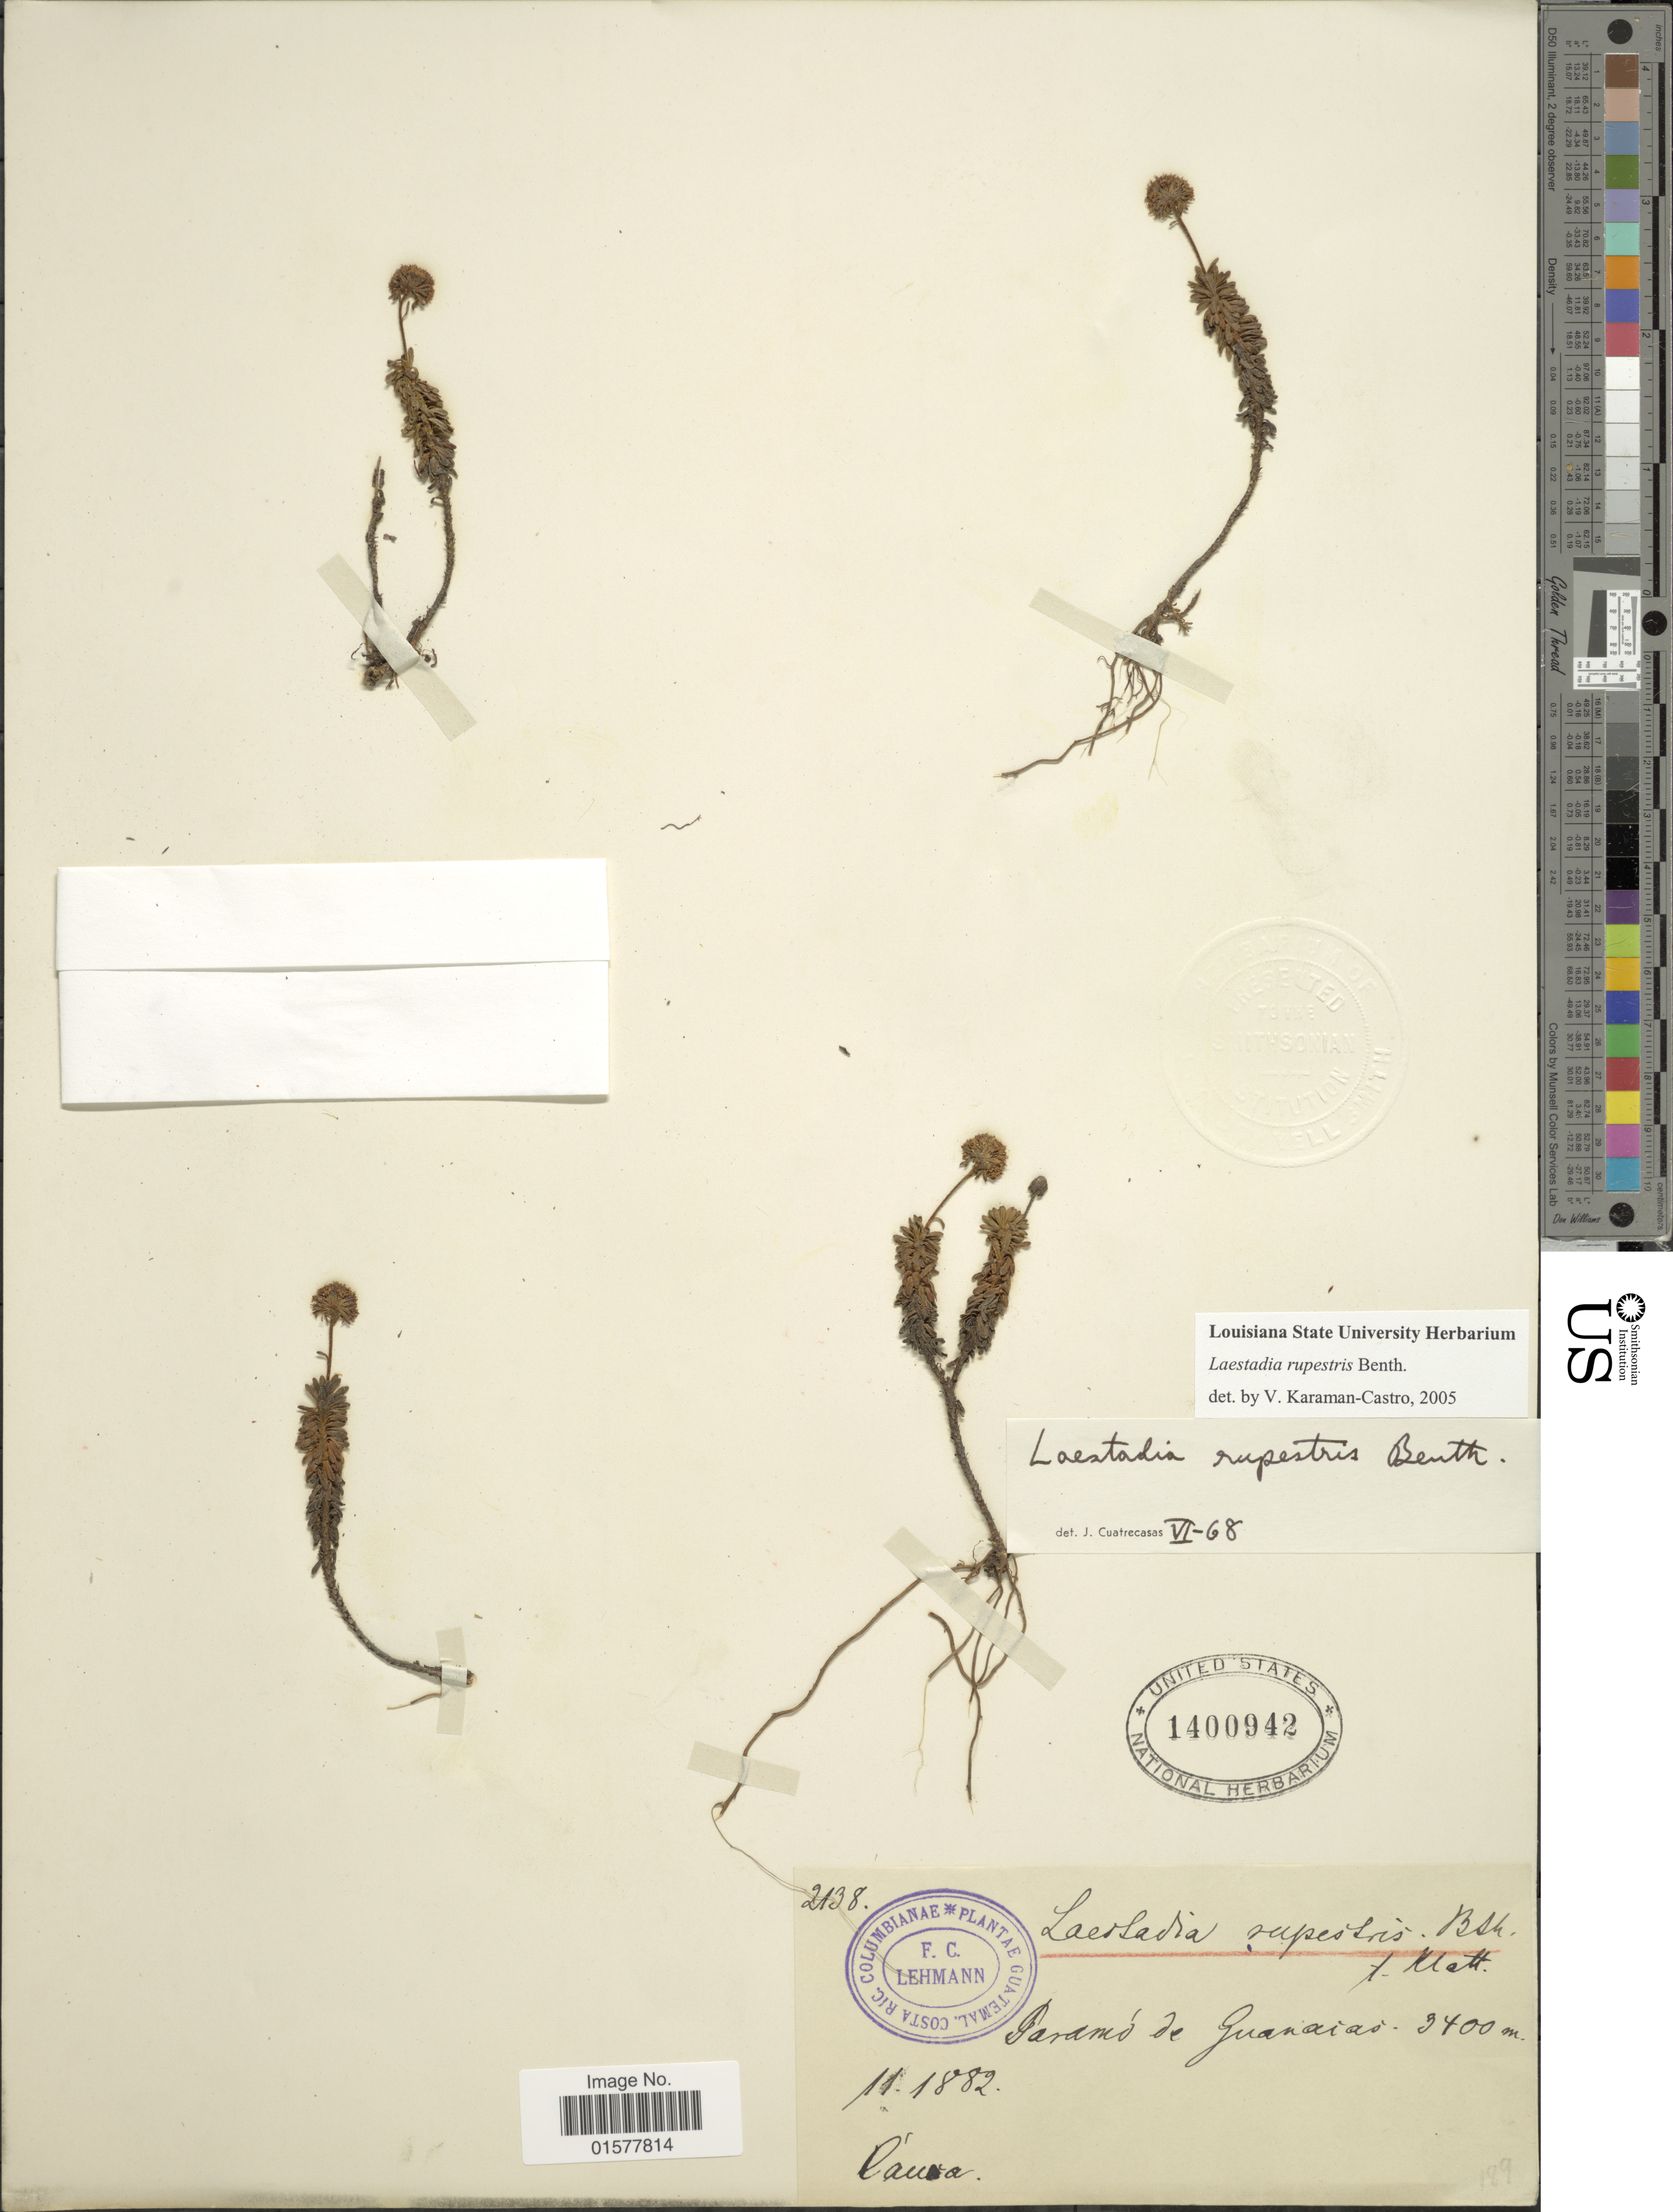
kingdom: Plantae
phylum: Tracheophyta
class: Magnoliopsida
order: Asterales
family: Asteraceae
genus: Laestadia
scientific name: Laestadia rupestris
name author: Benth.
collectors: F. C. Lehmann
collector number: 2138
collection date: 1882-11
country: Colombia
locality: Paramo de Guanaias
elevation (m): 3400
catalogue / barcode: US 1400942